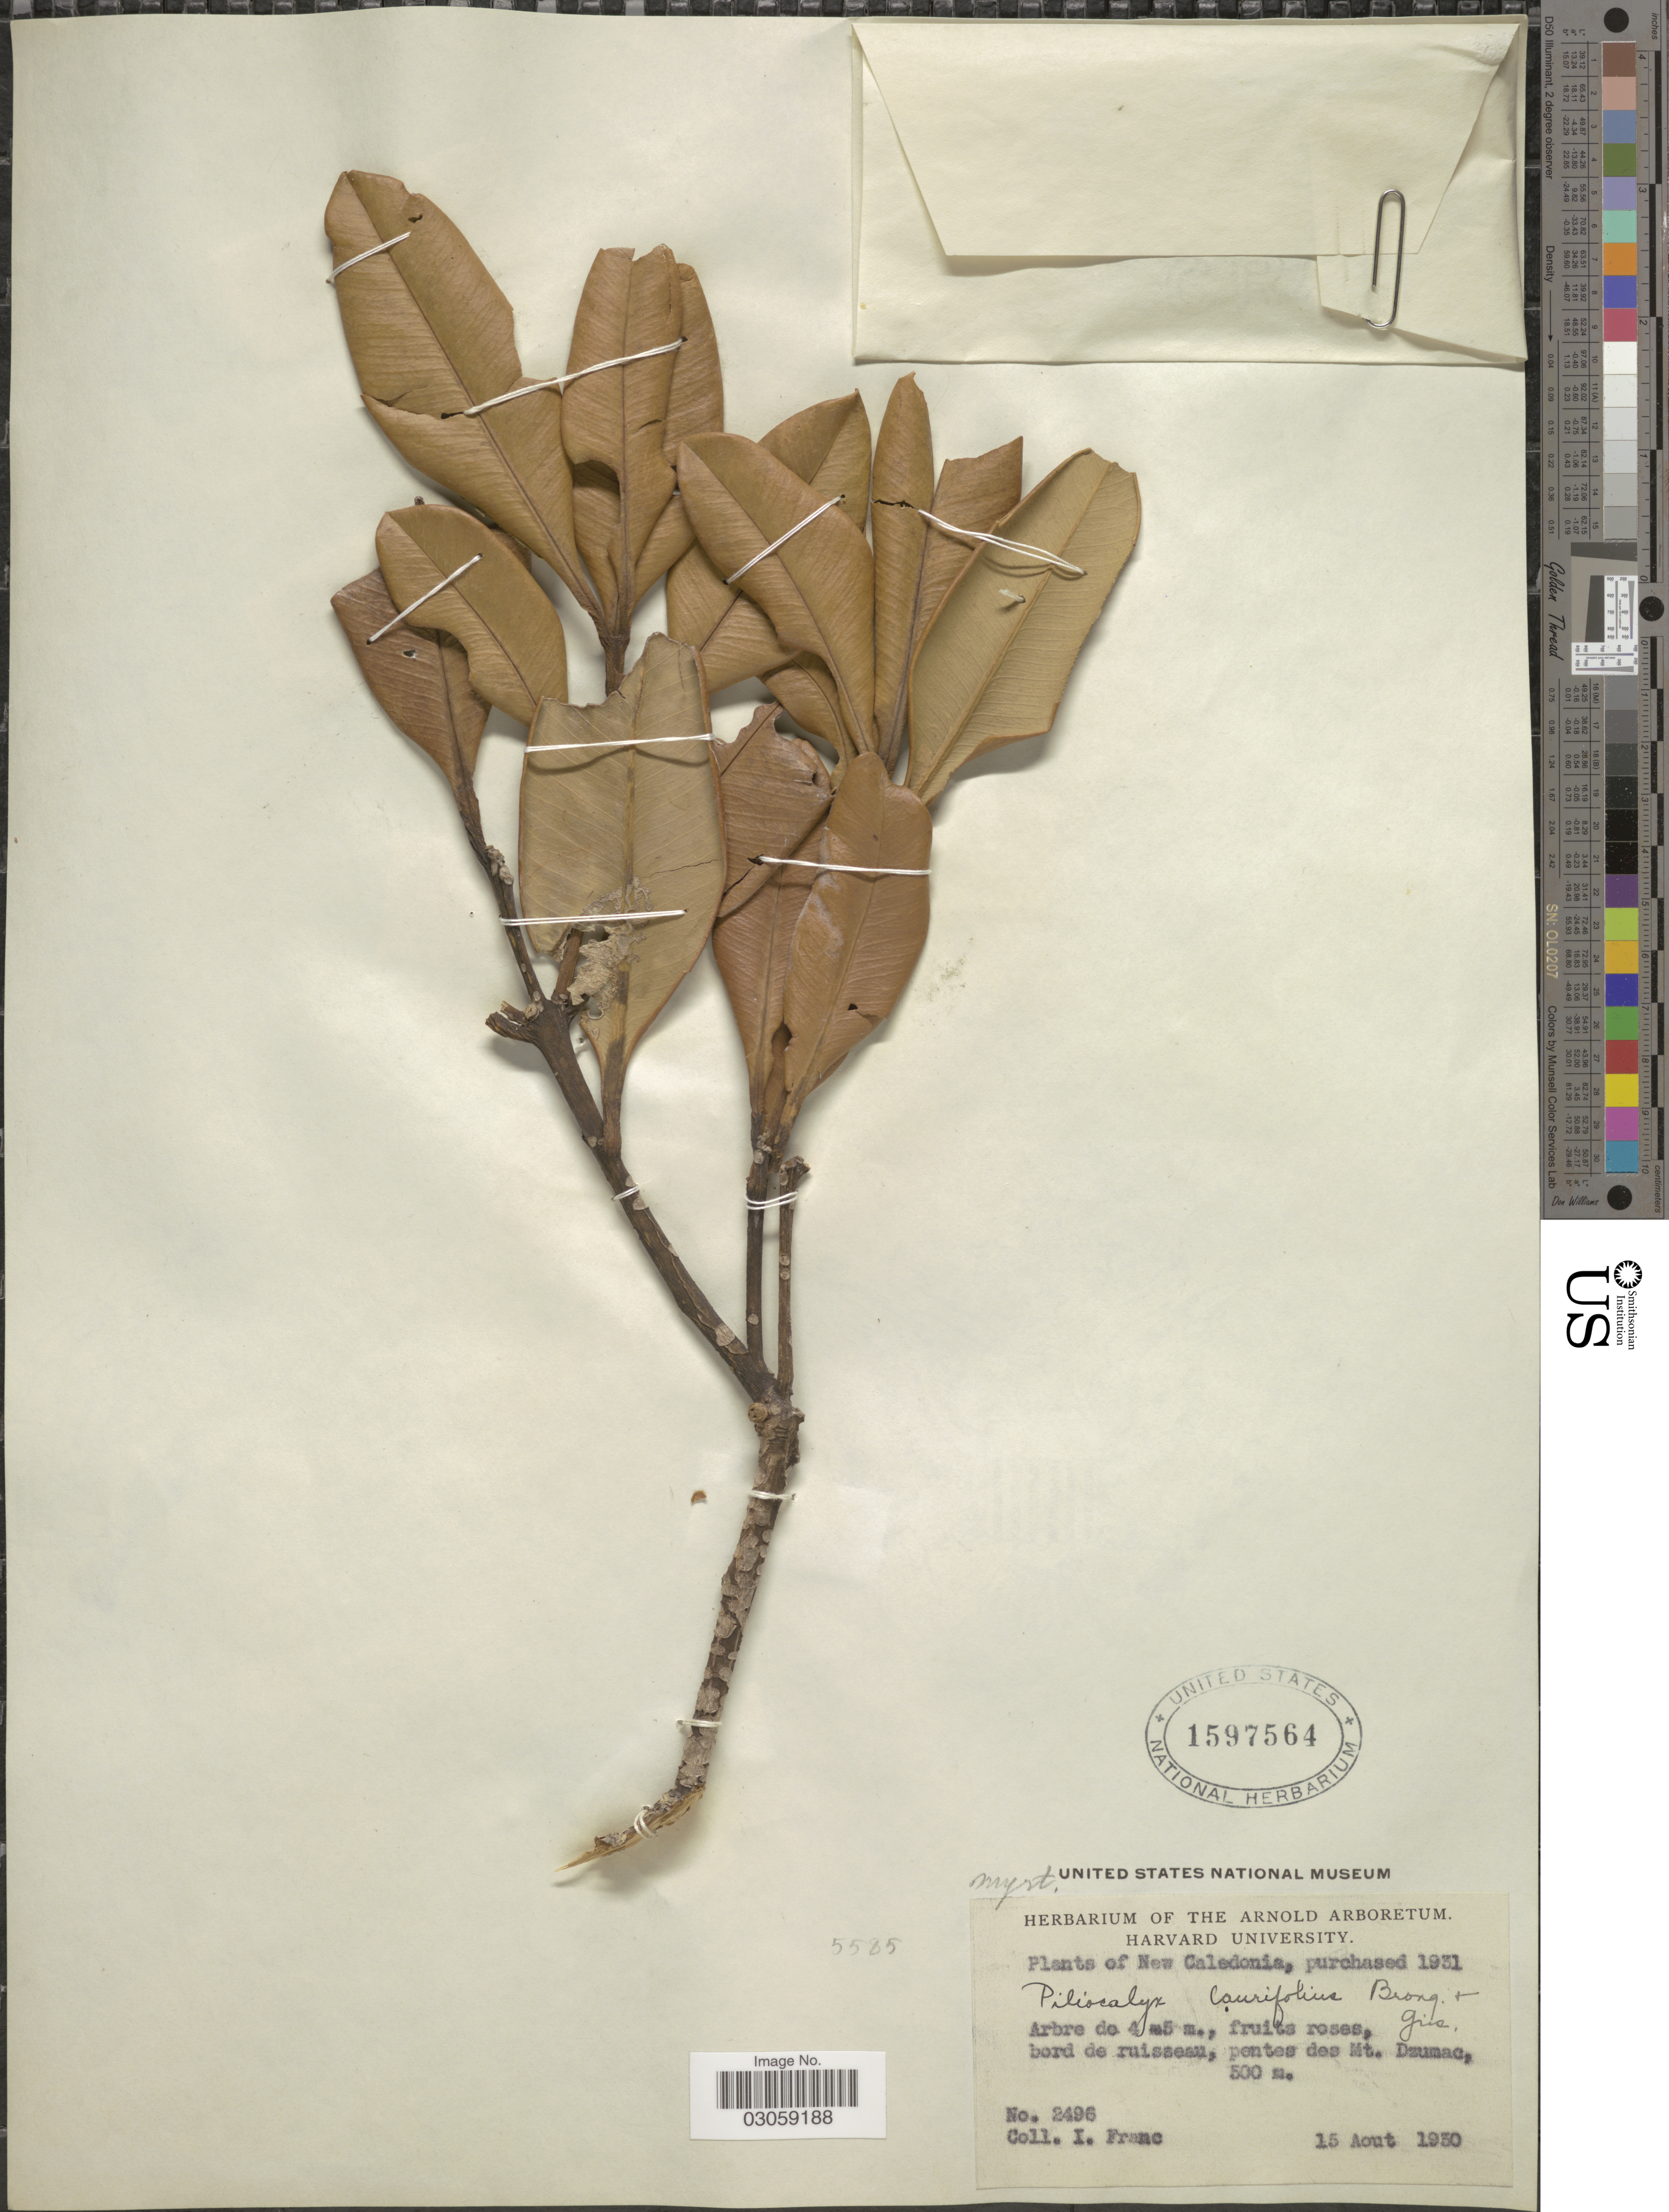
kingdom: Plantae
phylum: Tracheophyta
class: Magnoliopsida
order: Myrtales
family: Myrtaceae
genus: Syzygium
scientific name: Syzygium neolaurifolium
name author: N. Snow & Byng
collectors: I. Franc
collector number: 2496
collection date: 1930-08-15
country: New Caledonia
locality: Bord de ruisseau, pentes des Mt. Dzumac.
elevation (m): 500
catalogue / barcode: US 1597564